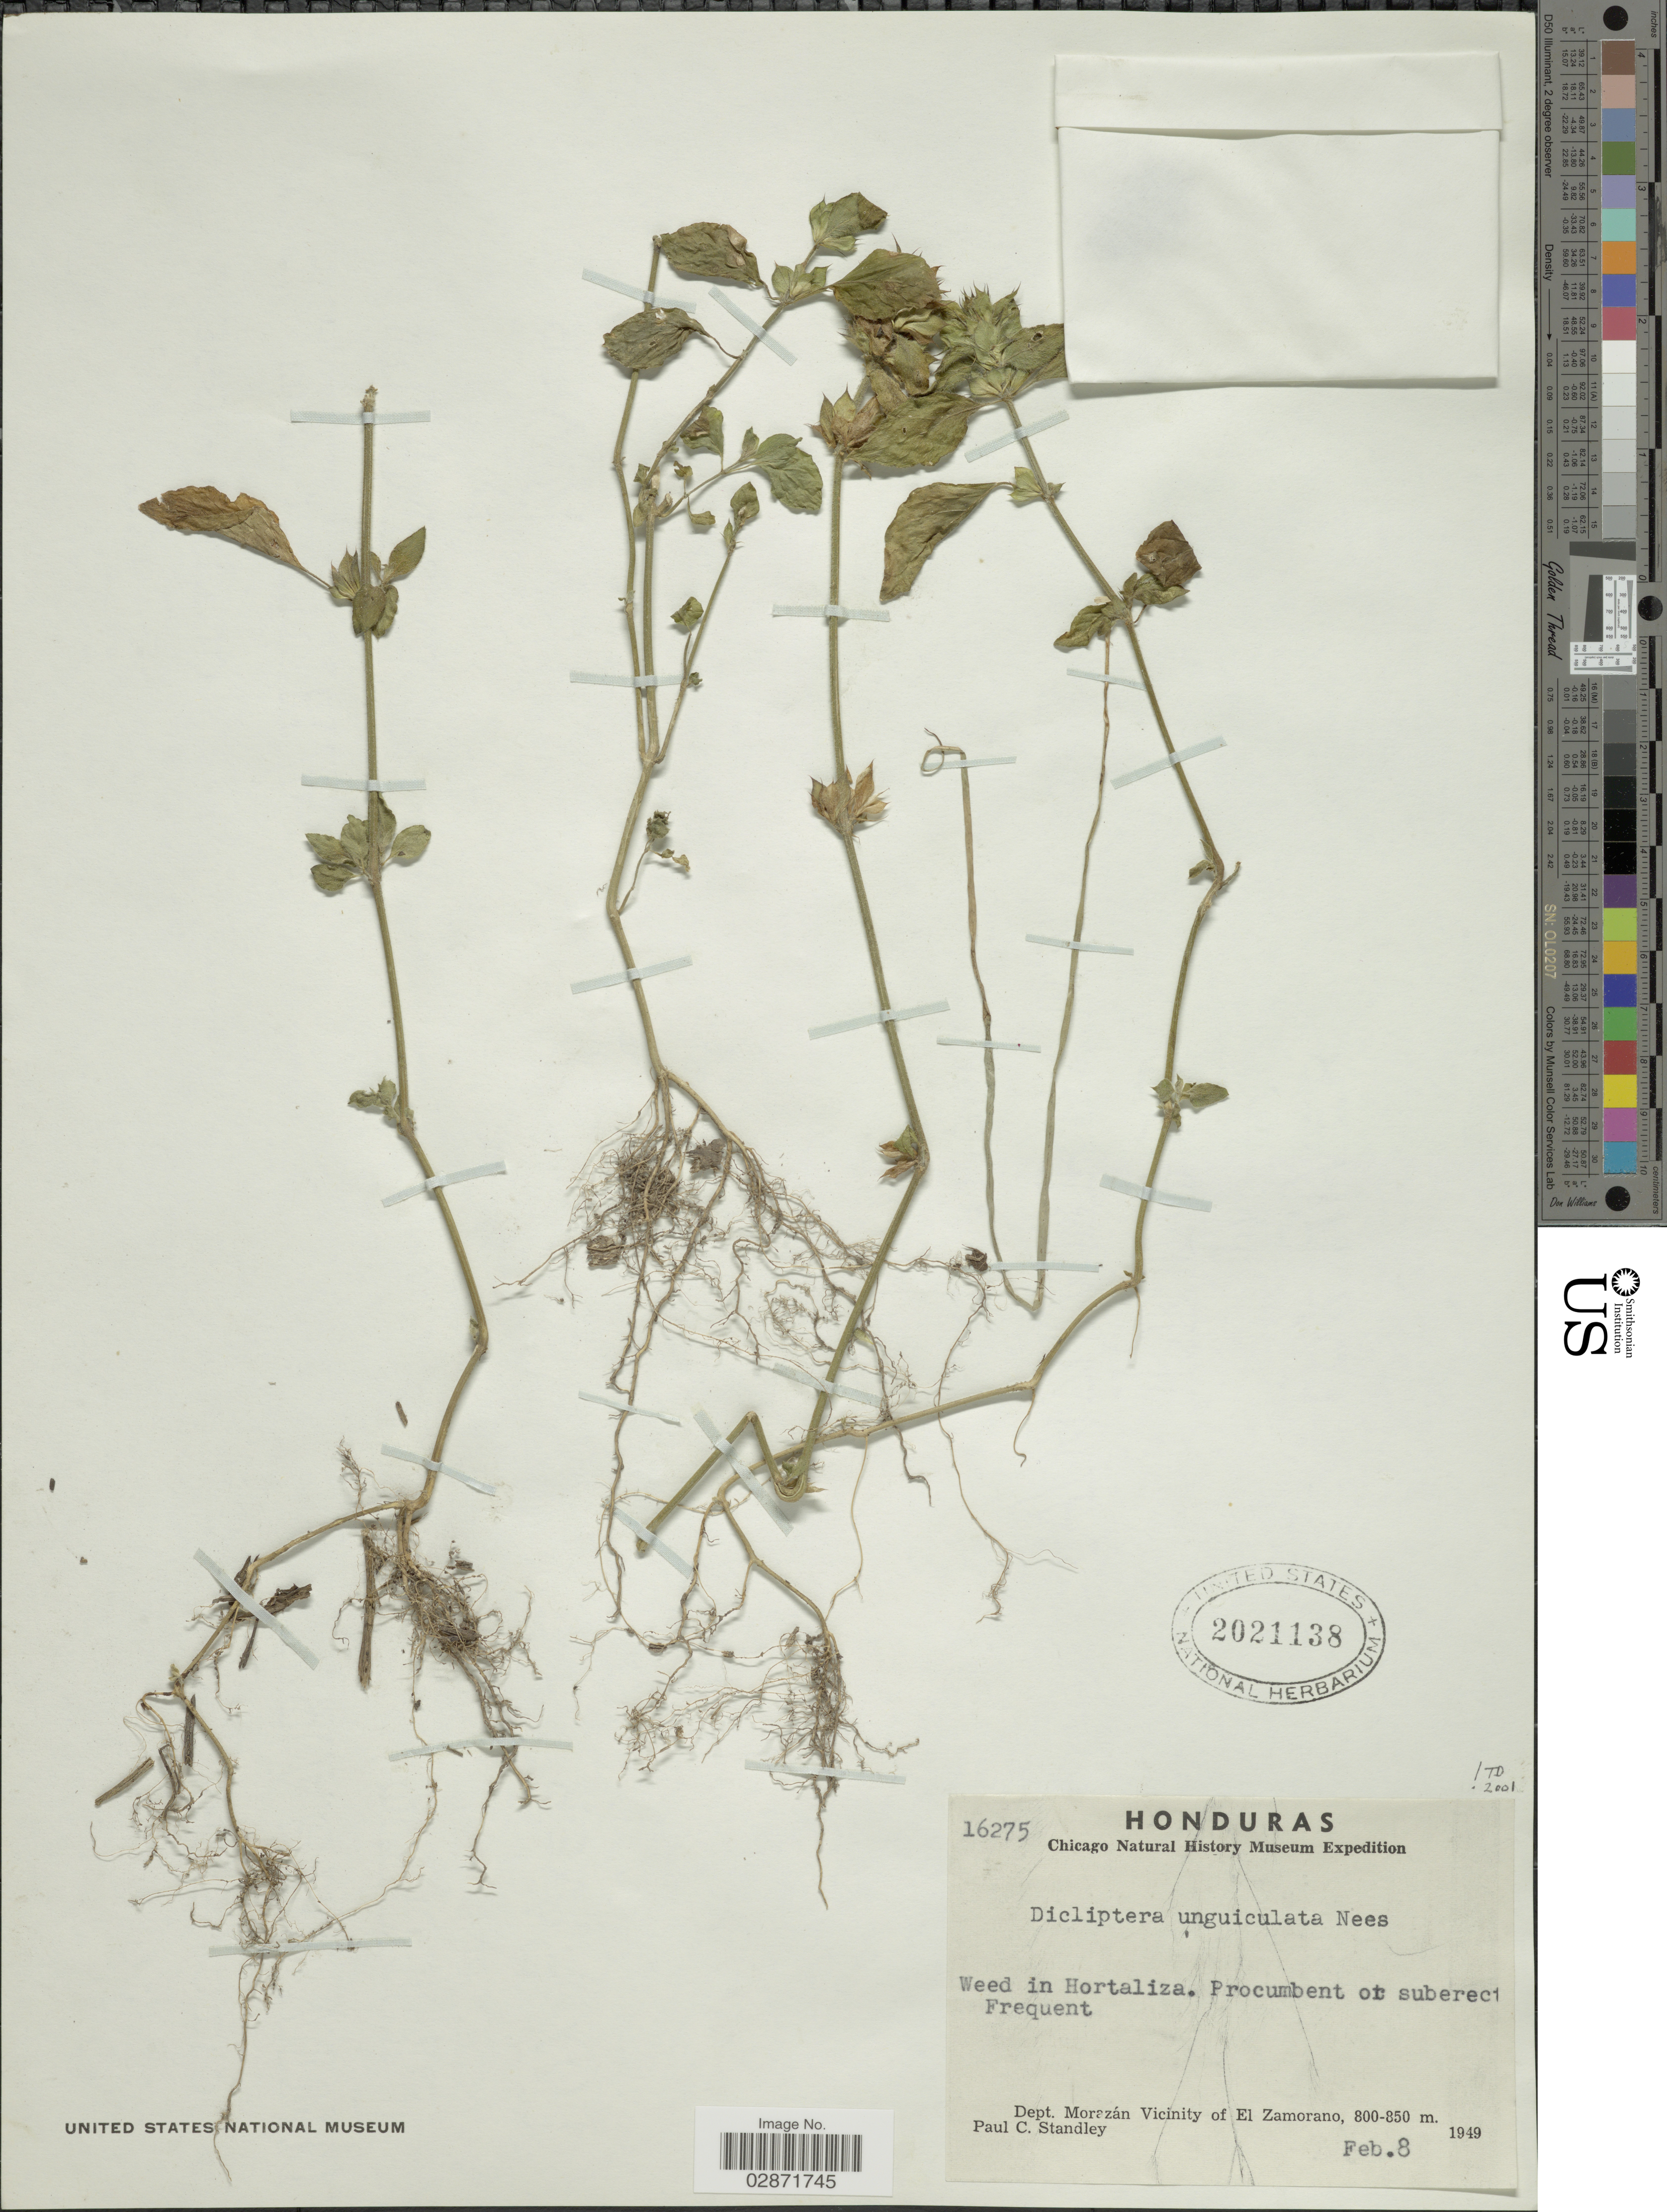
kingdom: Plantae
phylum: Tracheophyta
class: Magnoliopsida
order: Lamiales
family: Acanthaceae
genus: Dicliptera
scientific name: Dicliptera unguiculata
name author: Nees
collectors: P. C. Standley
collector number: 16275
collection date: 1949-02-08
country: Honduras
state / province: Fco. Morazán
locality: Dept. Morazán Vicinity of El Zamorano.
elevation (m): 800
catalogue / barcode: US 2021138